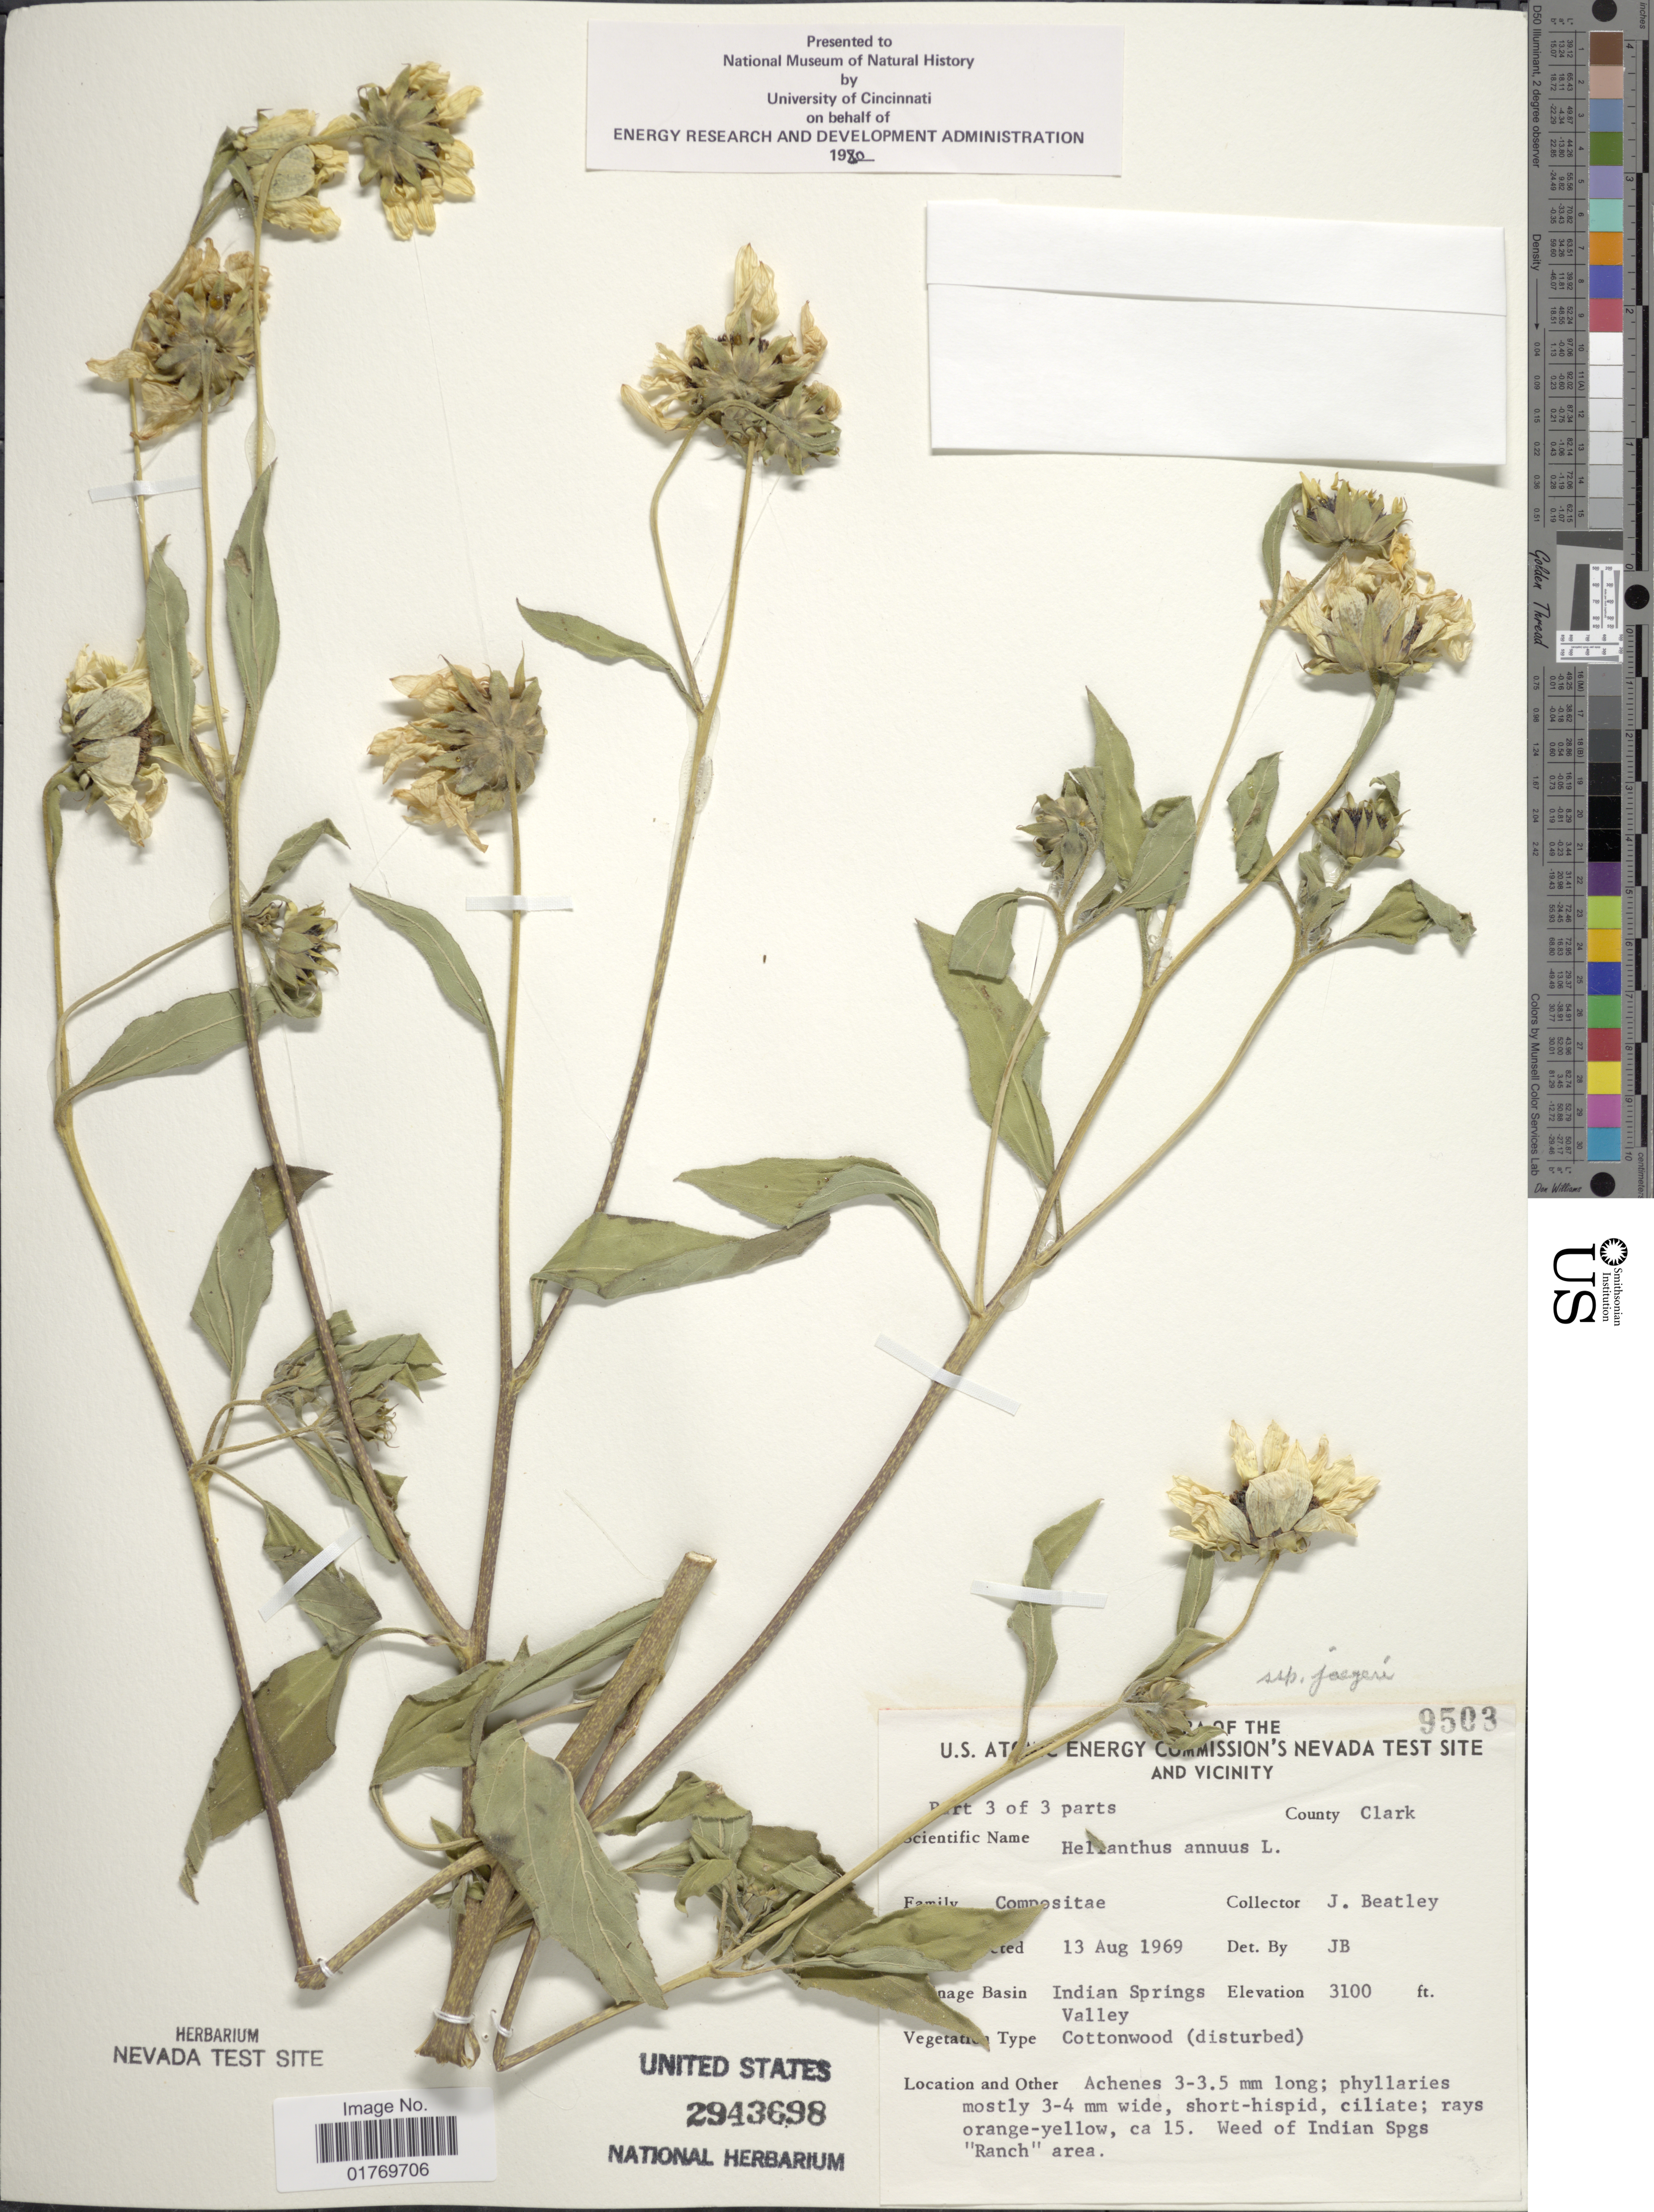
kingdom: Plantae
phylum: Tracheophyta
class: Magnoliopsida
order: Asterales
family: Asteraceae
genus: Helianthus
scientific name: Helianthus annuus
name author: L.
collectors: J. C. Beatley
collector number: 9503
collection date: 1969-08-13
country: United States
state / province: Nevada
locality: U. S. Atomic Energy Commision' s Nevada Test Site And Vicinity, County Clark, Drainage Basin Indian Springs Valley, Weed of Indian Spgs "Ranch" area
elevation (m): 945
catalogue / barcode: US 2943698